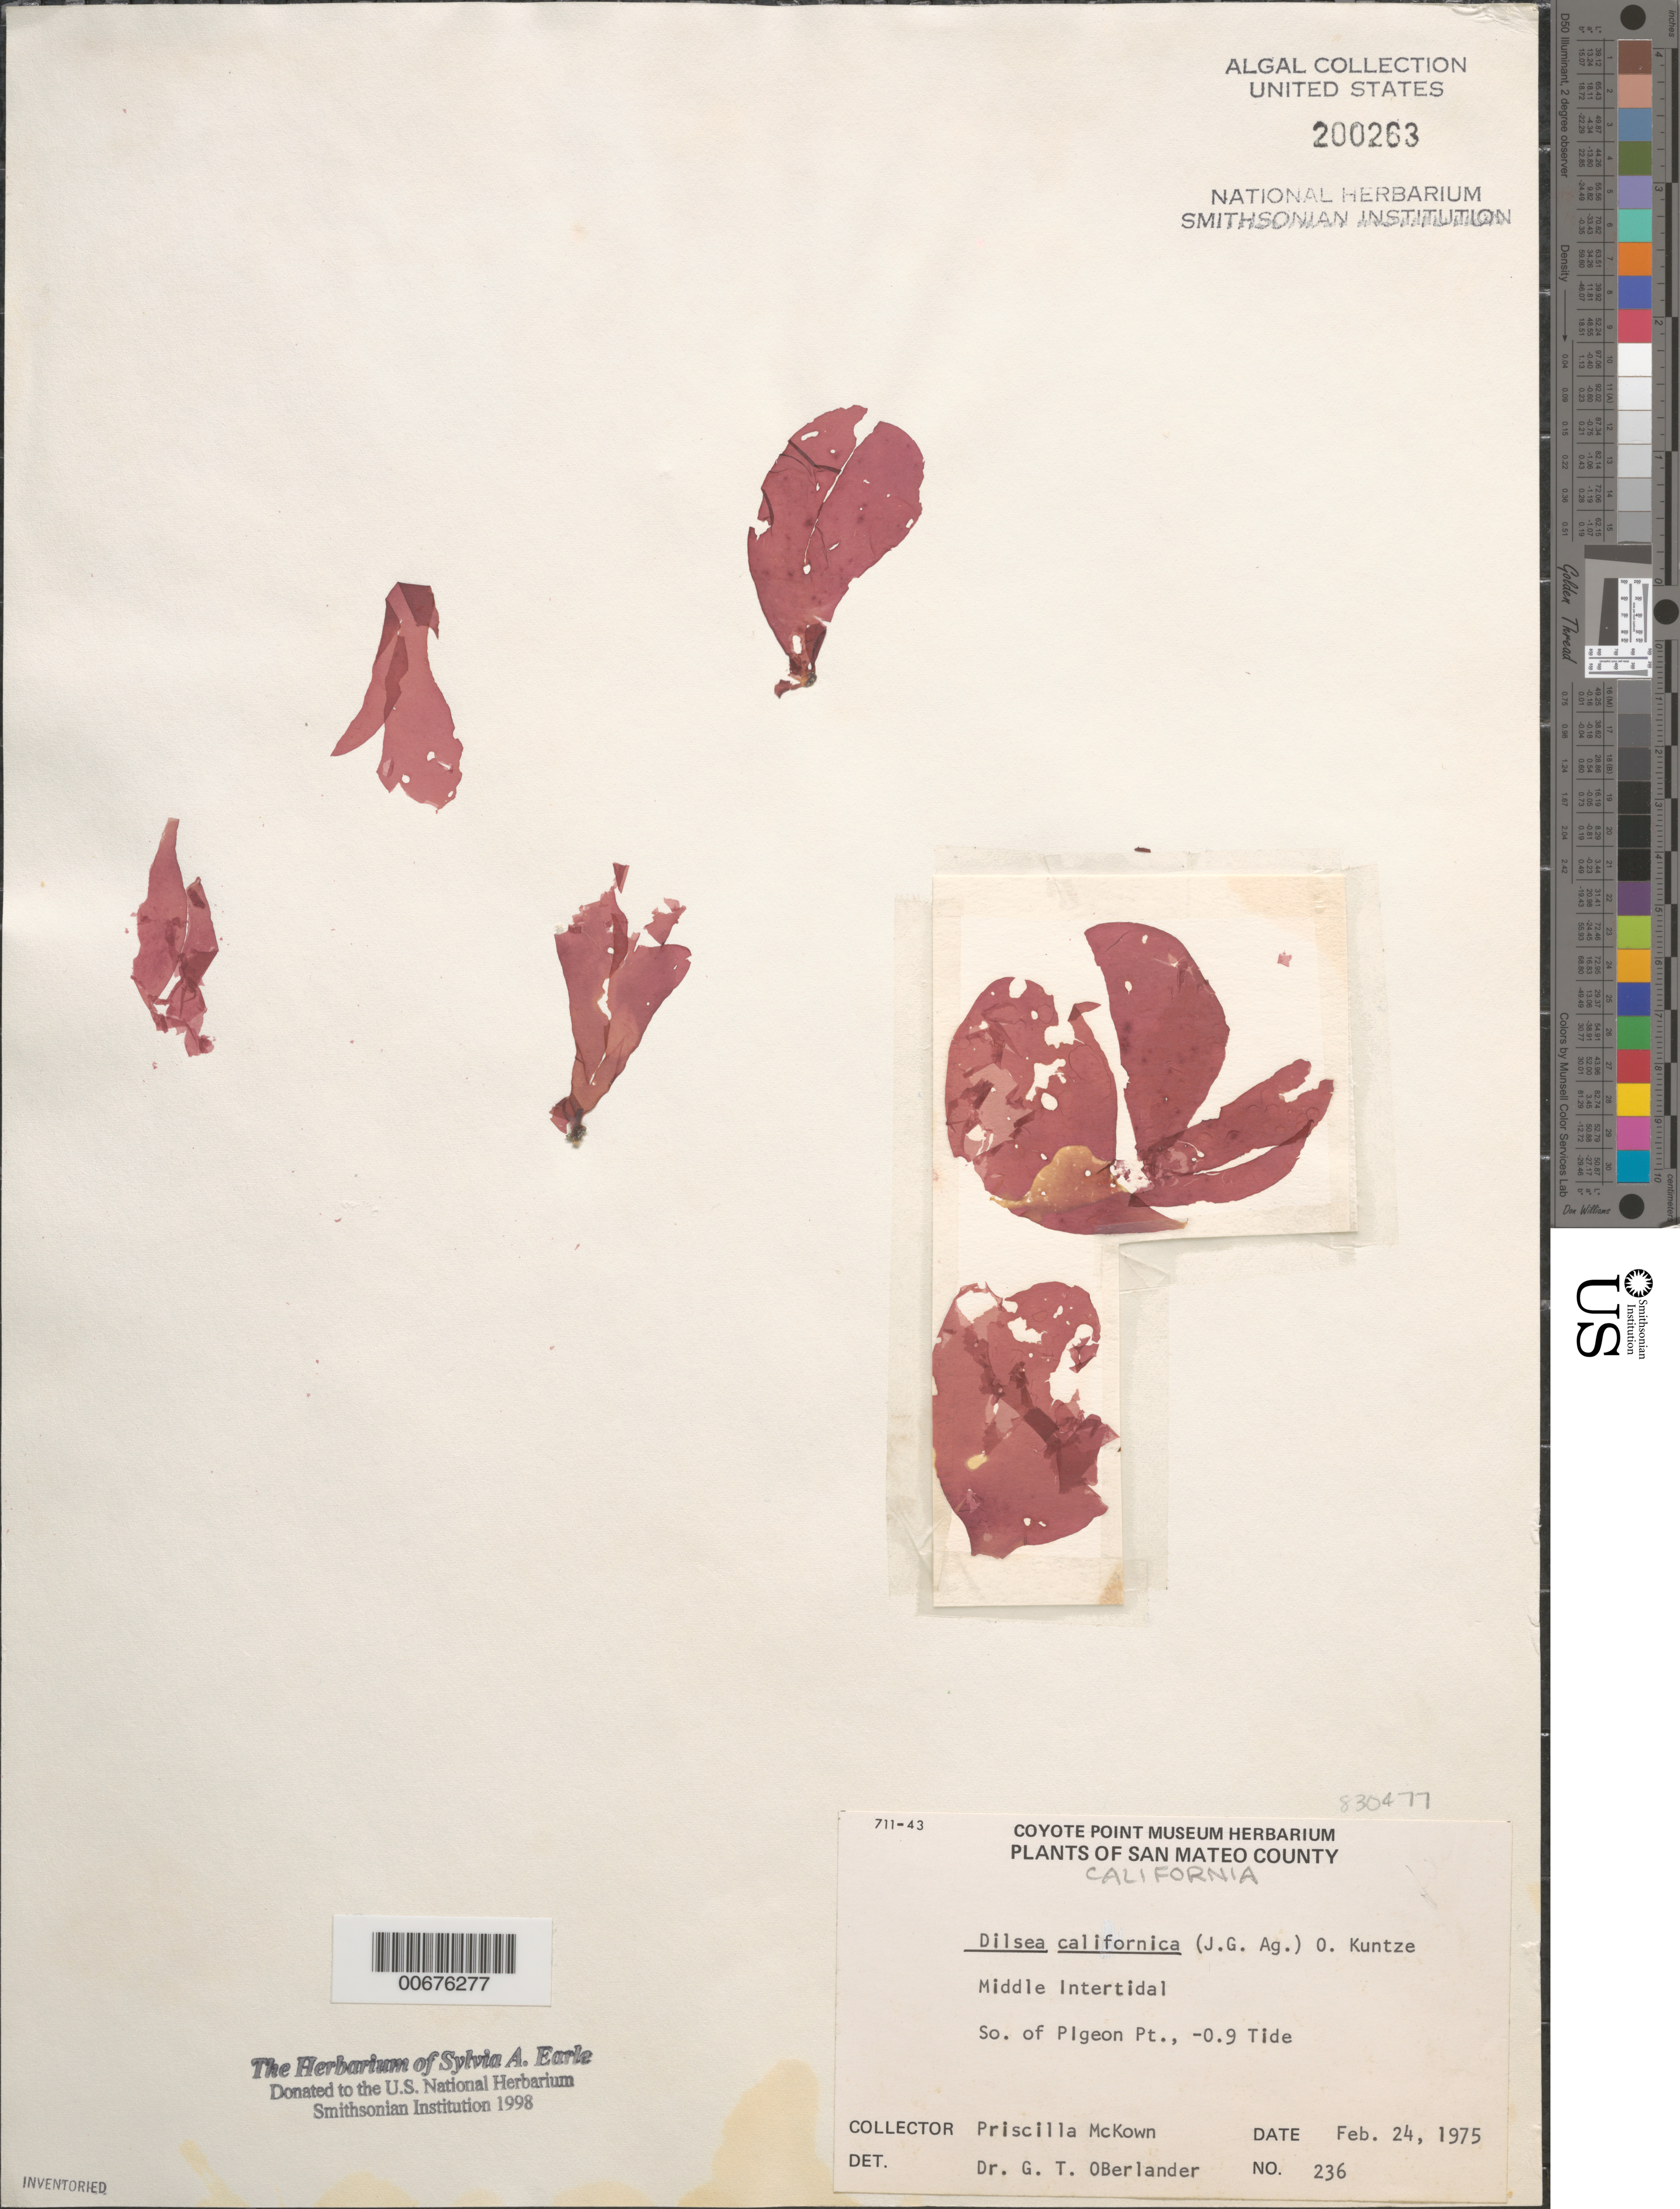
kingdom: Plantae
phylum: Rhodophyta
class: Florideophyceae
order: Gigartinales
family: Dumontiaceae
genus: Dilsea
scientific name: Dilsea californica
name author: (J. Agardh) Kuntze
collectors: P. McKown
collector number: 236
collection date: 1975-02-24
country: United States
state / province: California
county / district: San Mateo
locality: San Mateo County. Middle Intertidal. So. of Plgeon Pt.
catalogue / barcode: US 200263